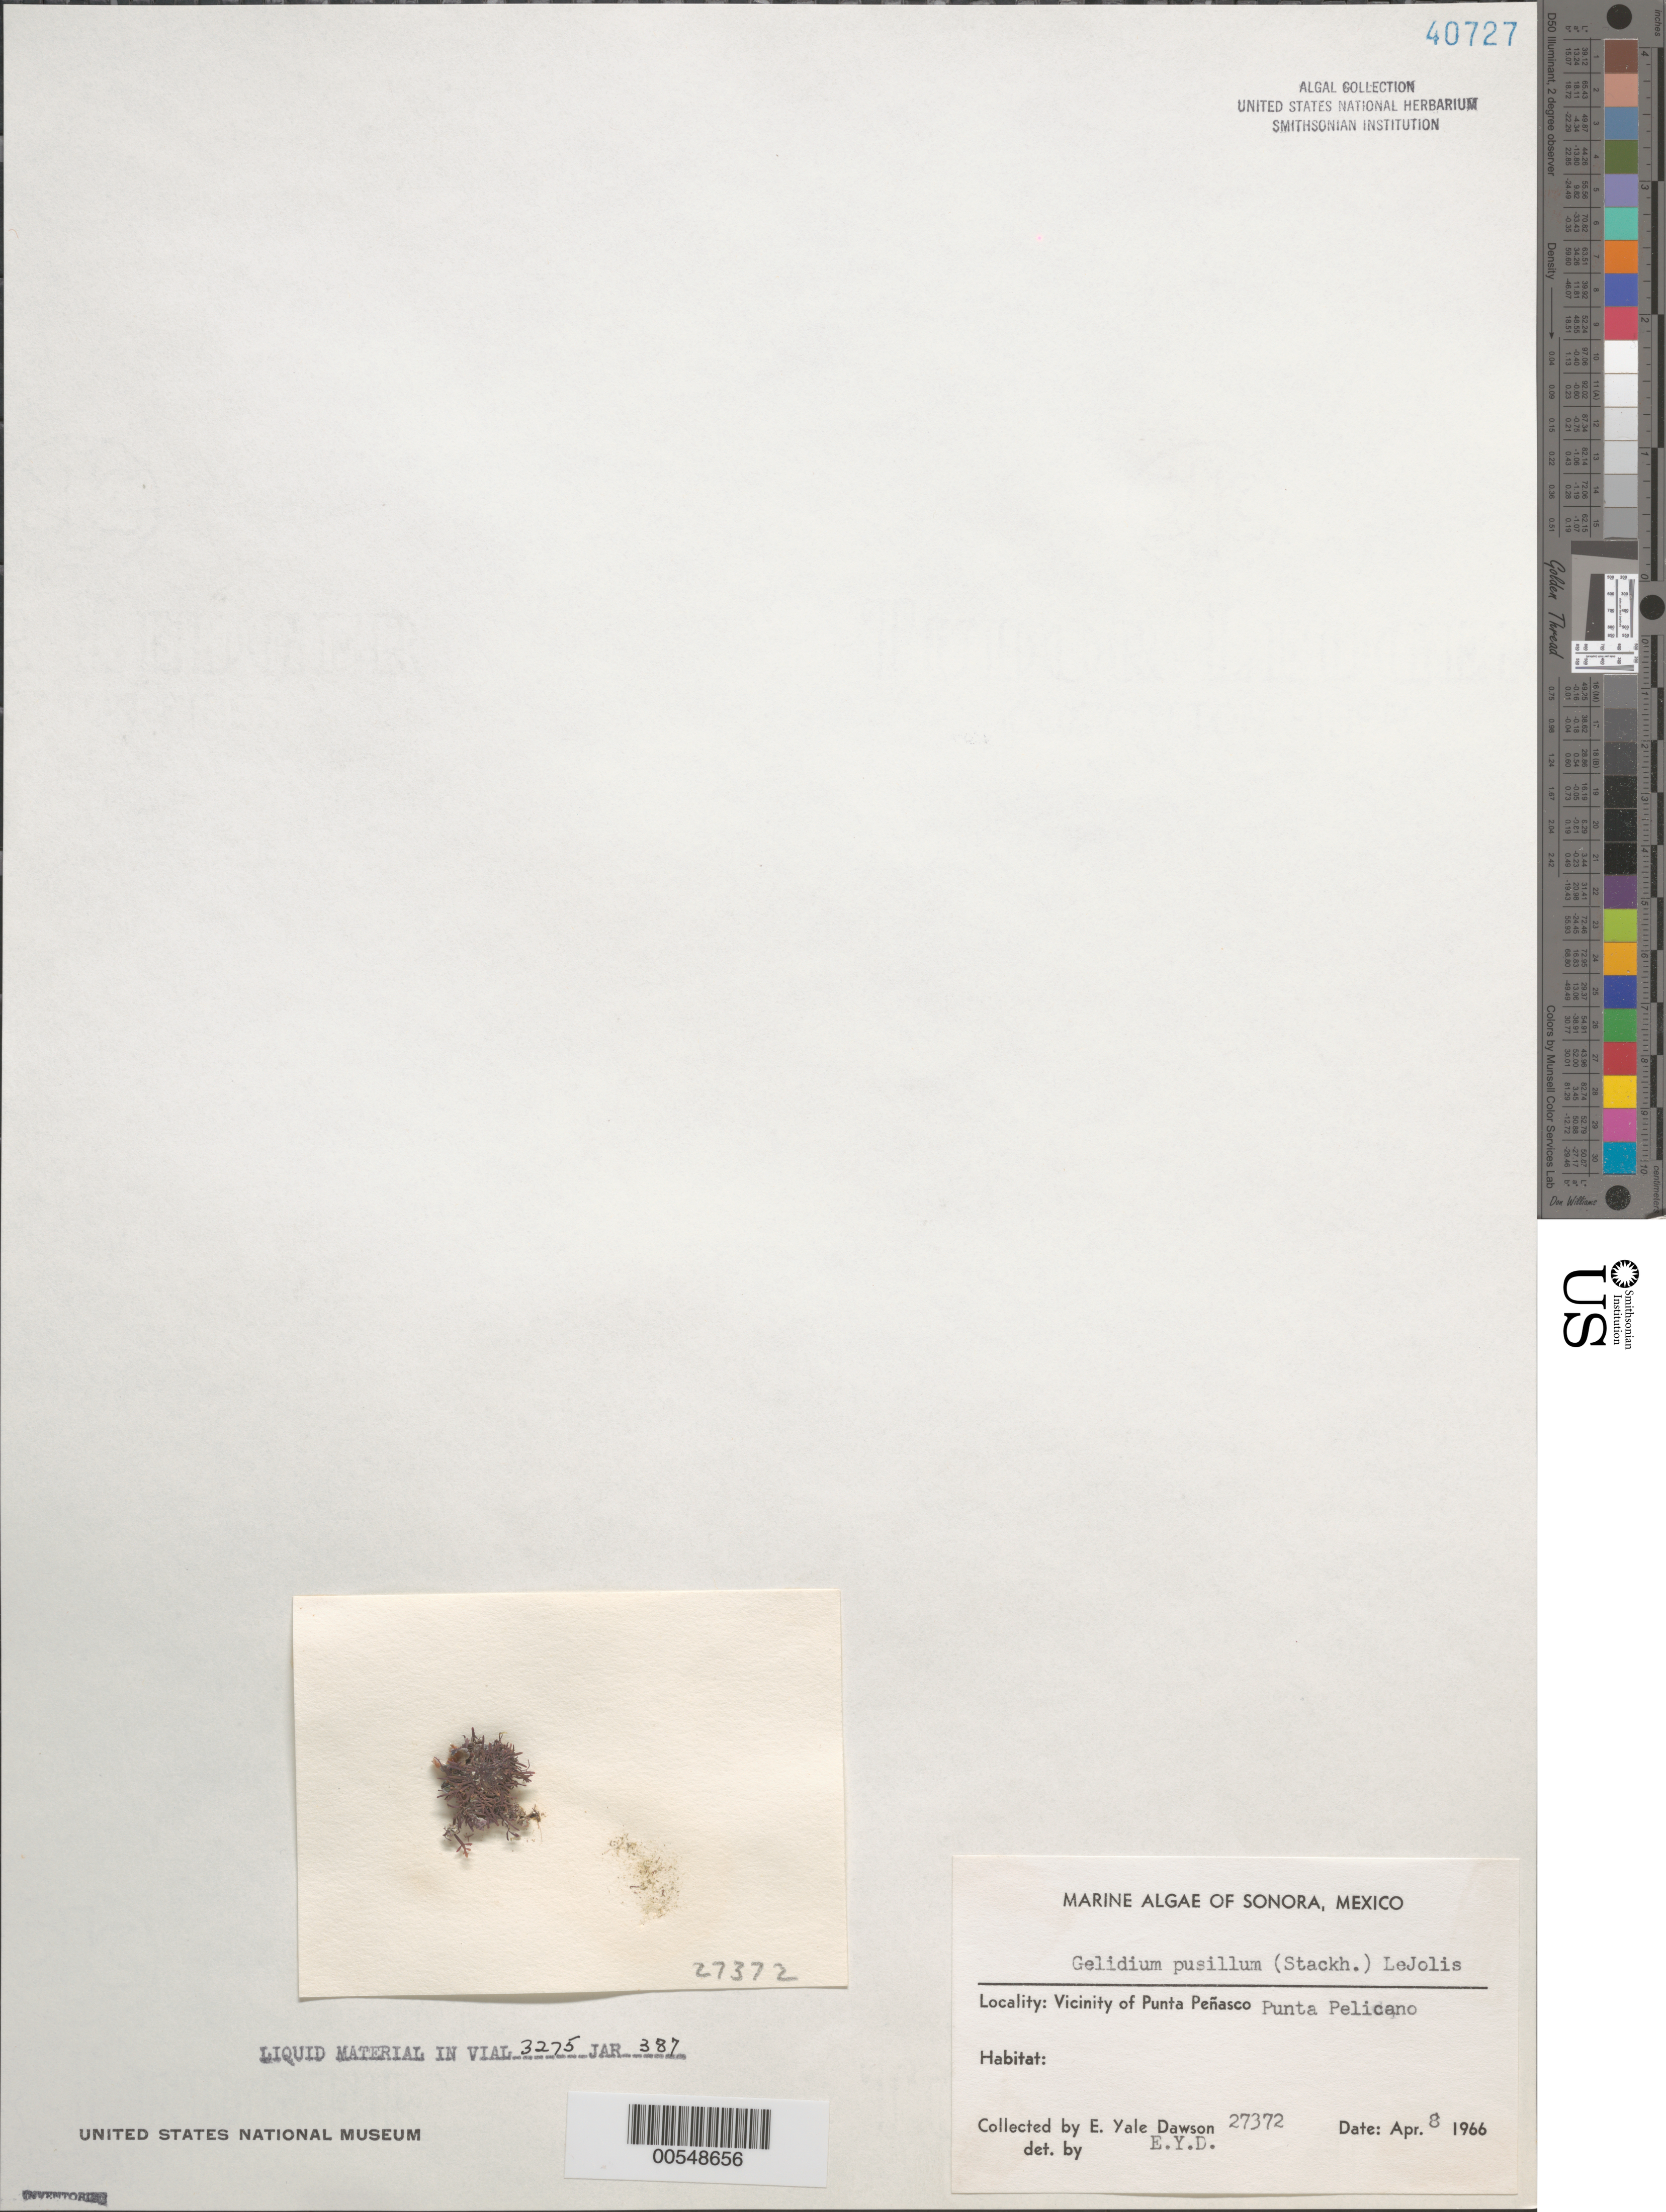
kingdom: Plantae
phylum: Rhodophyta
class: Florideophyceae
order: Gelidiales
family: Gelidiaceae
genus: Gelidium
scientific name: Gelidium pusillum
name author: (Stackh.) Le Jol.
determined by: Dawson, E. Y.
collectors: E. Y. Dawson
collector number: EYD 27372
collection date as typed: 08 Apr 1966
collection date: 1966-04-08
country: Mexico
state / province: Sonora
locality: Punta Pelicano, near Punta Penasco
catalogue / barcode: US 40727